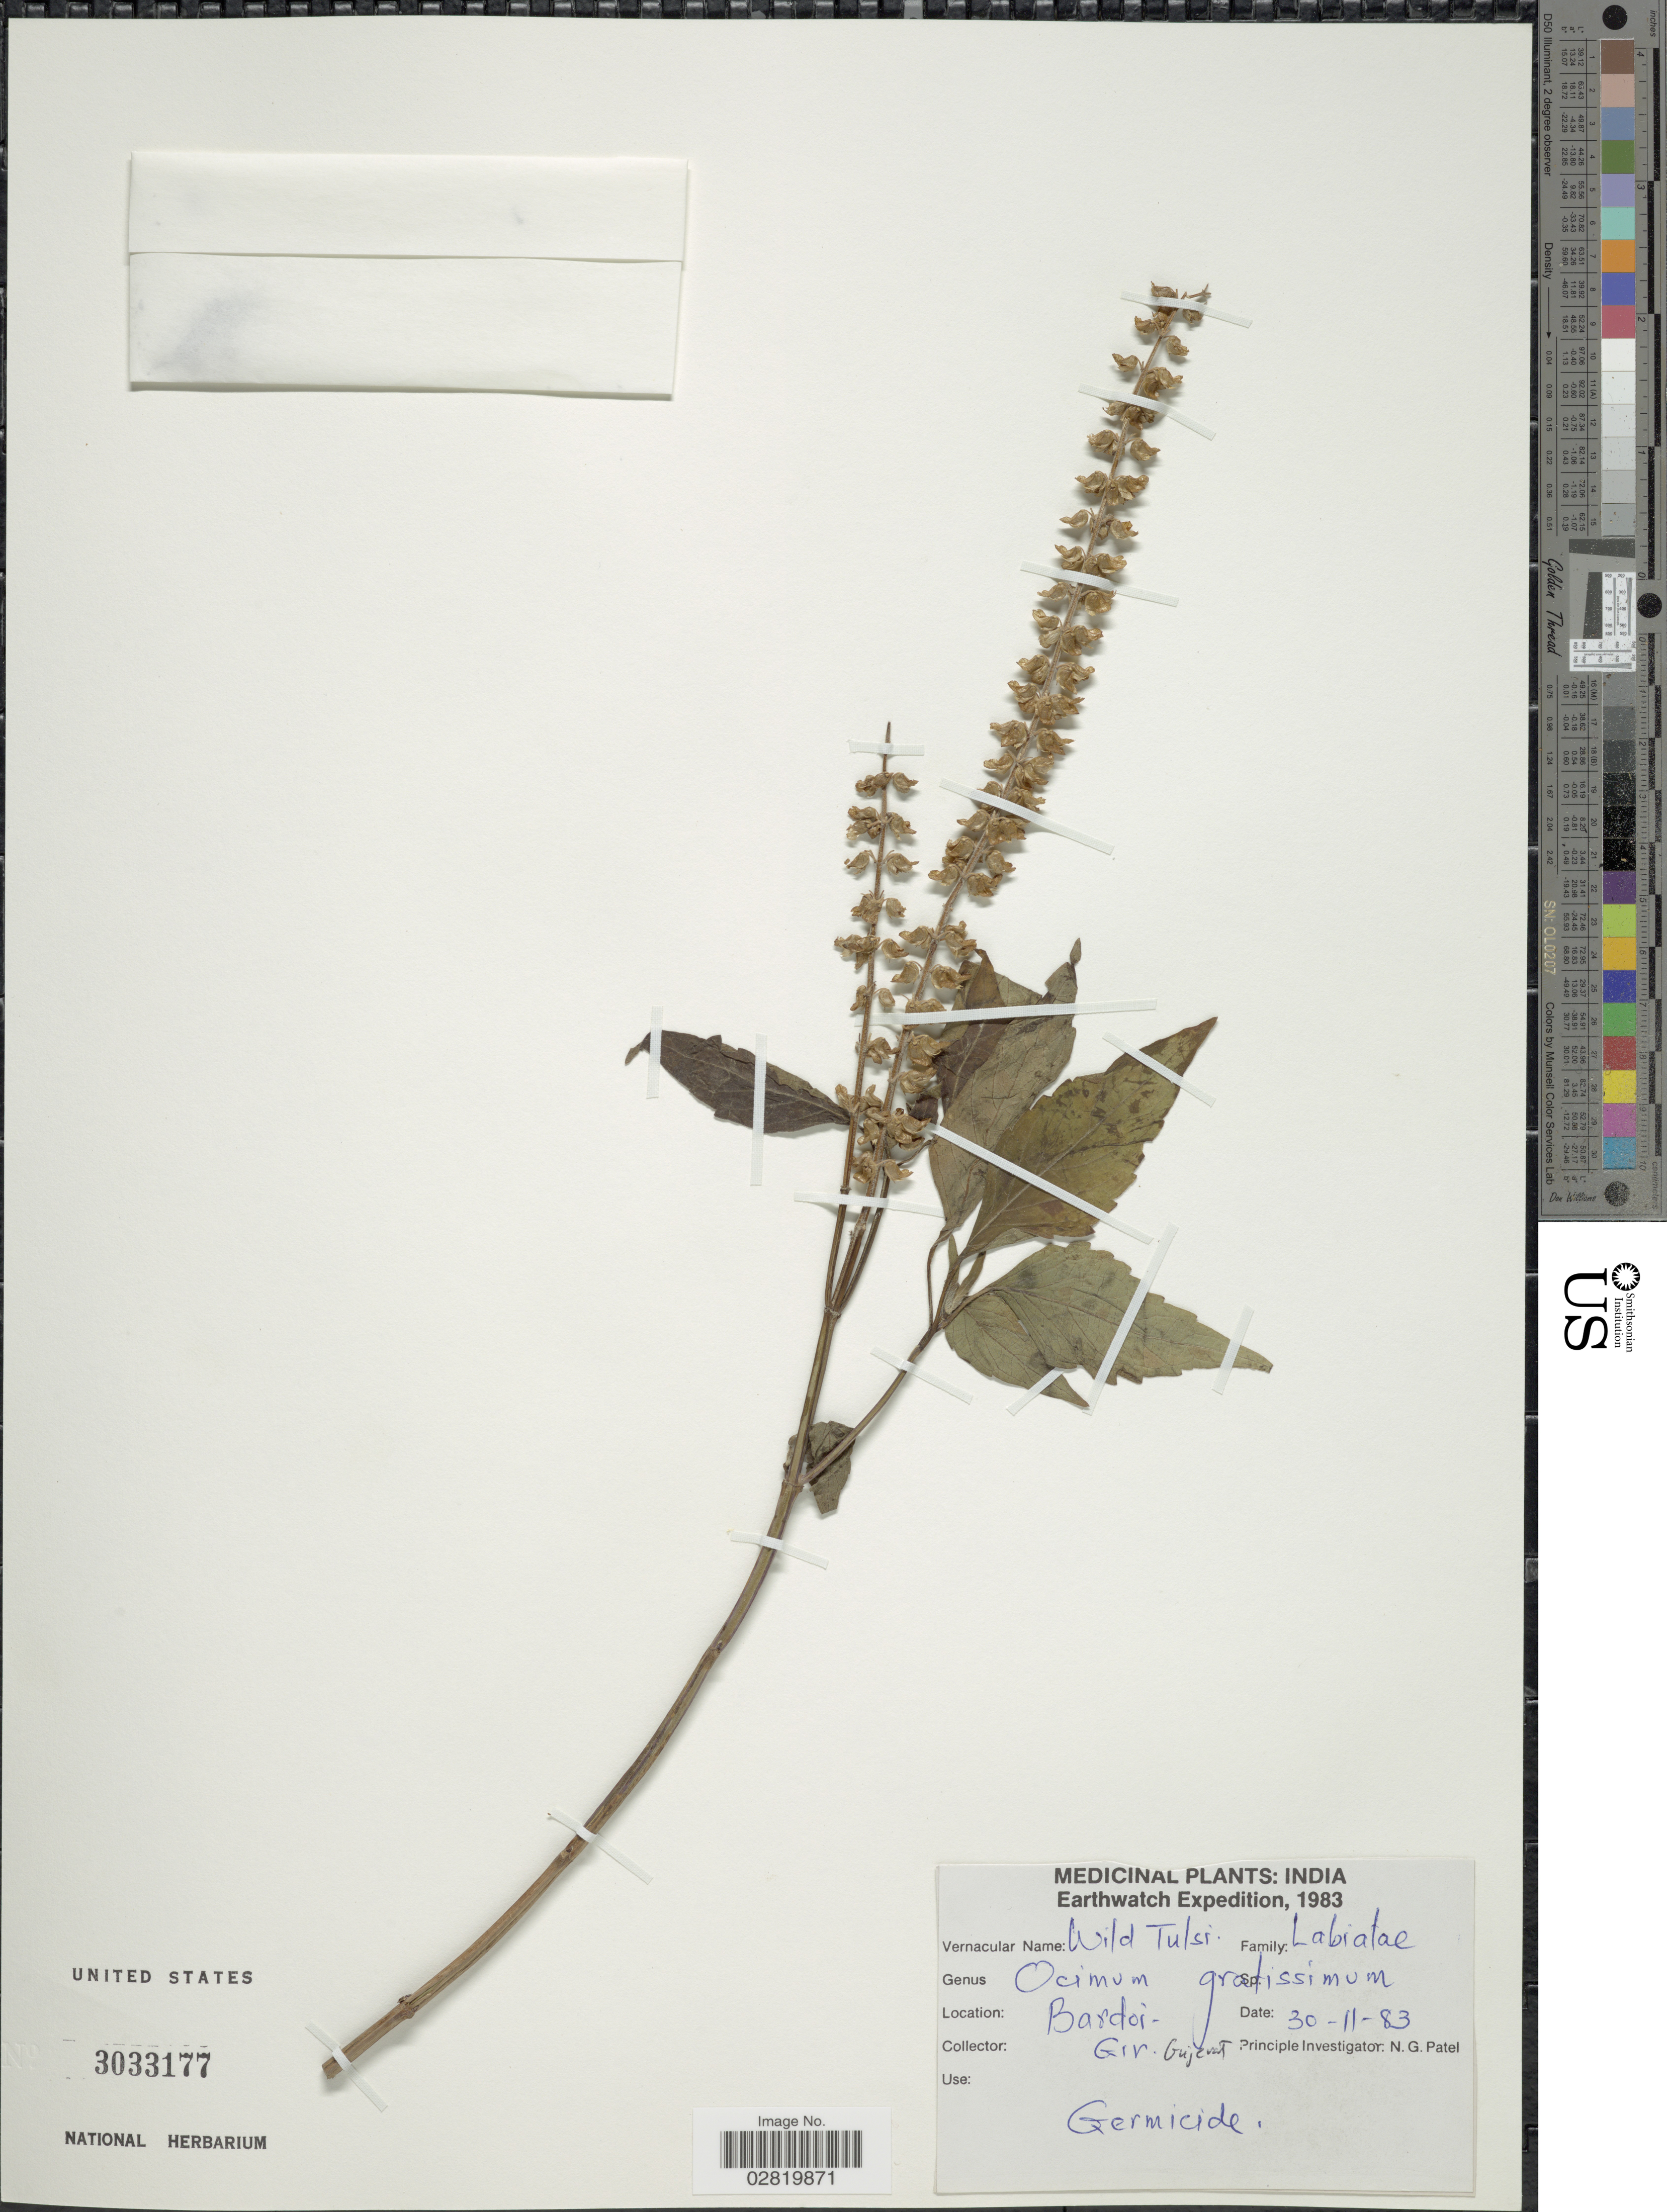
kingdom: Plantae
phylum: Tracheophyta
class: Magnoliopsida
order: Lamiales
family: Lamiaceae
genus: Ocimum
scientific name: Ocimum gratissimum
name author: L.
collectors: Gujevat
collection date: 1983-11-30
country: India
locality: Bardoi.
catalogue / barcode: US 3033177